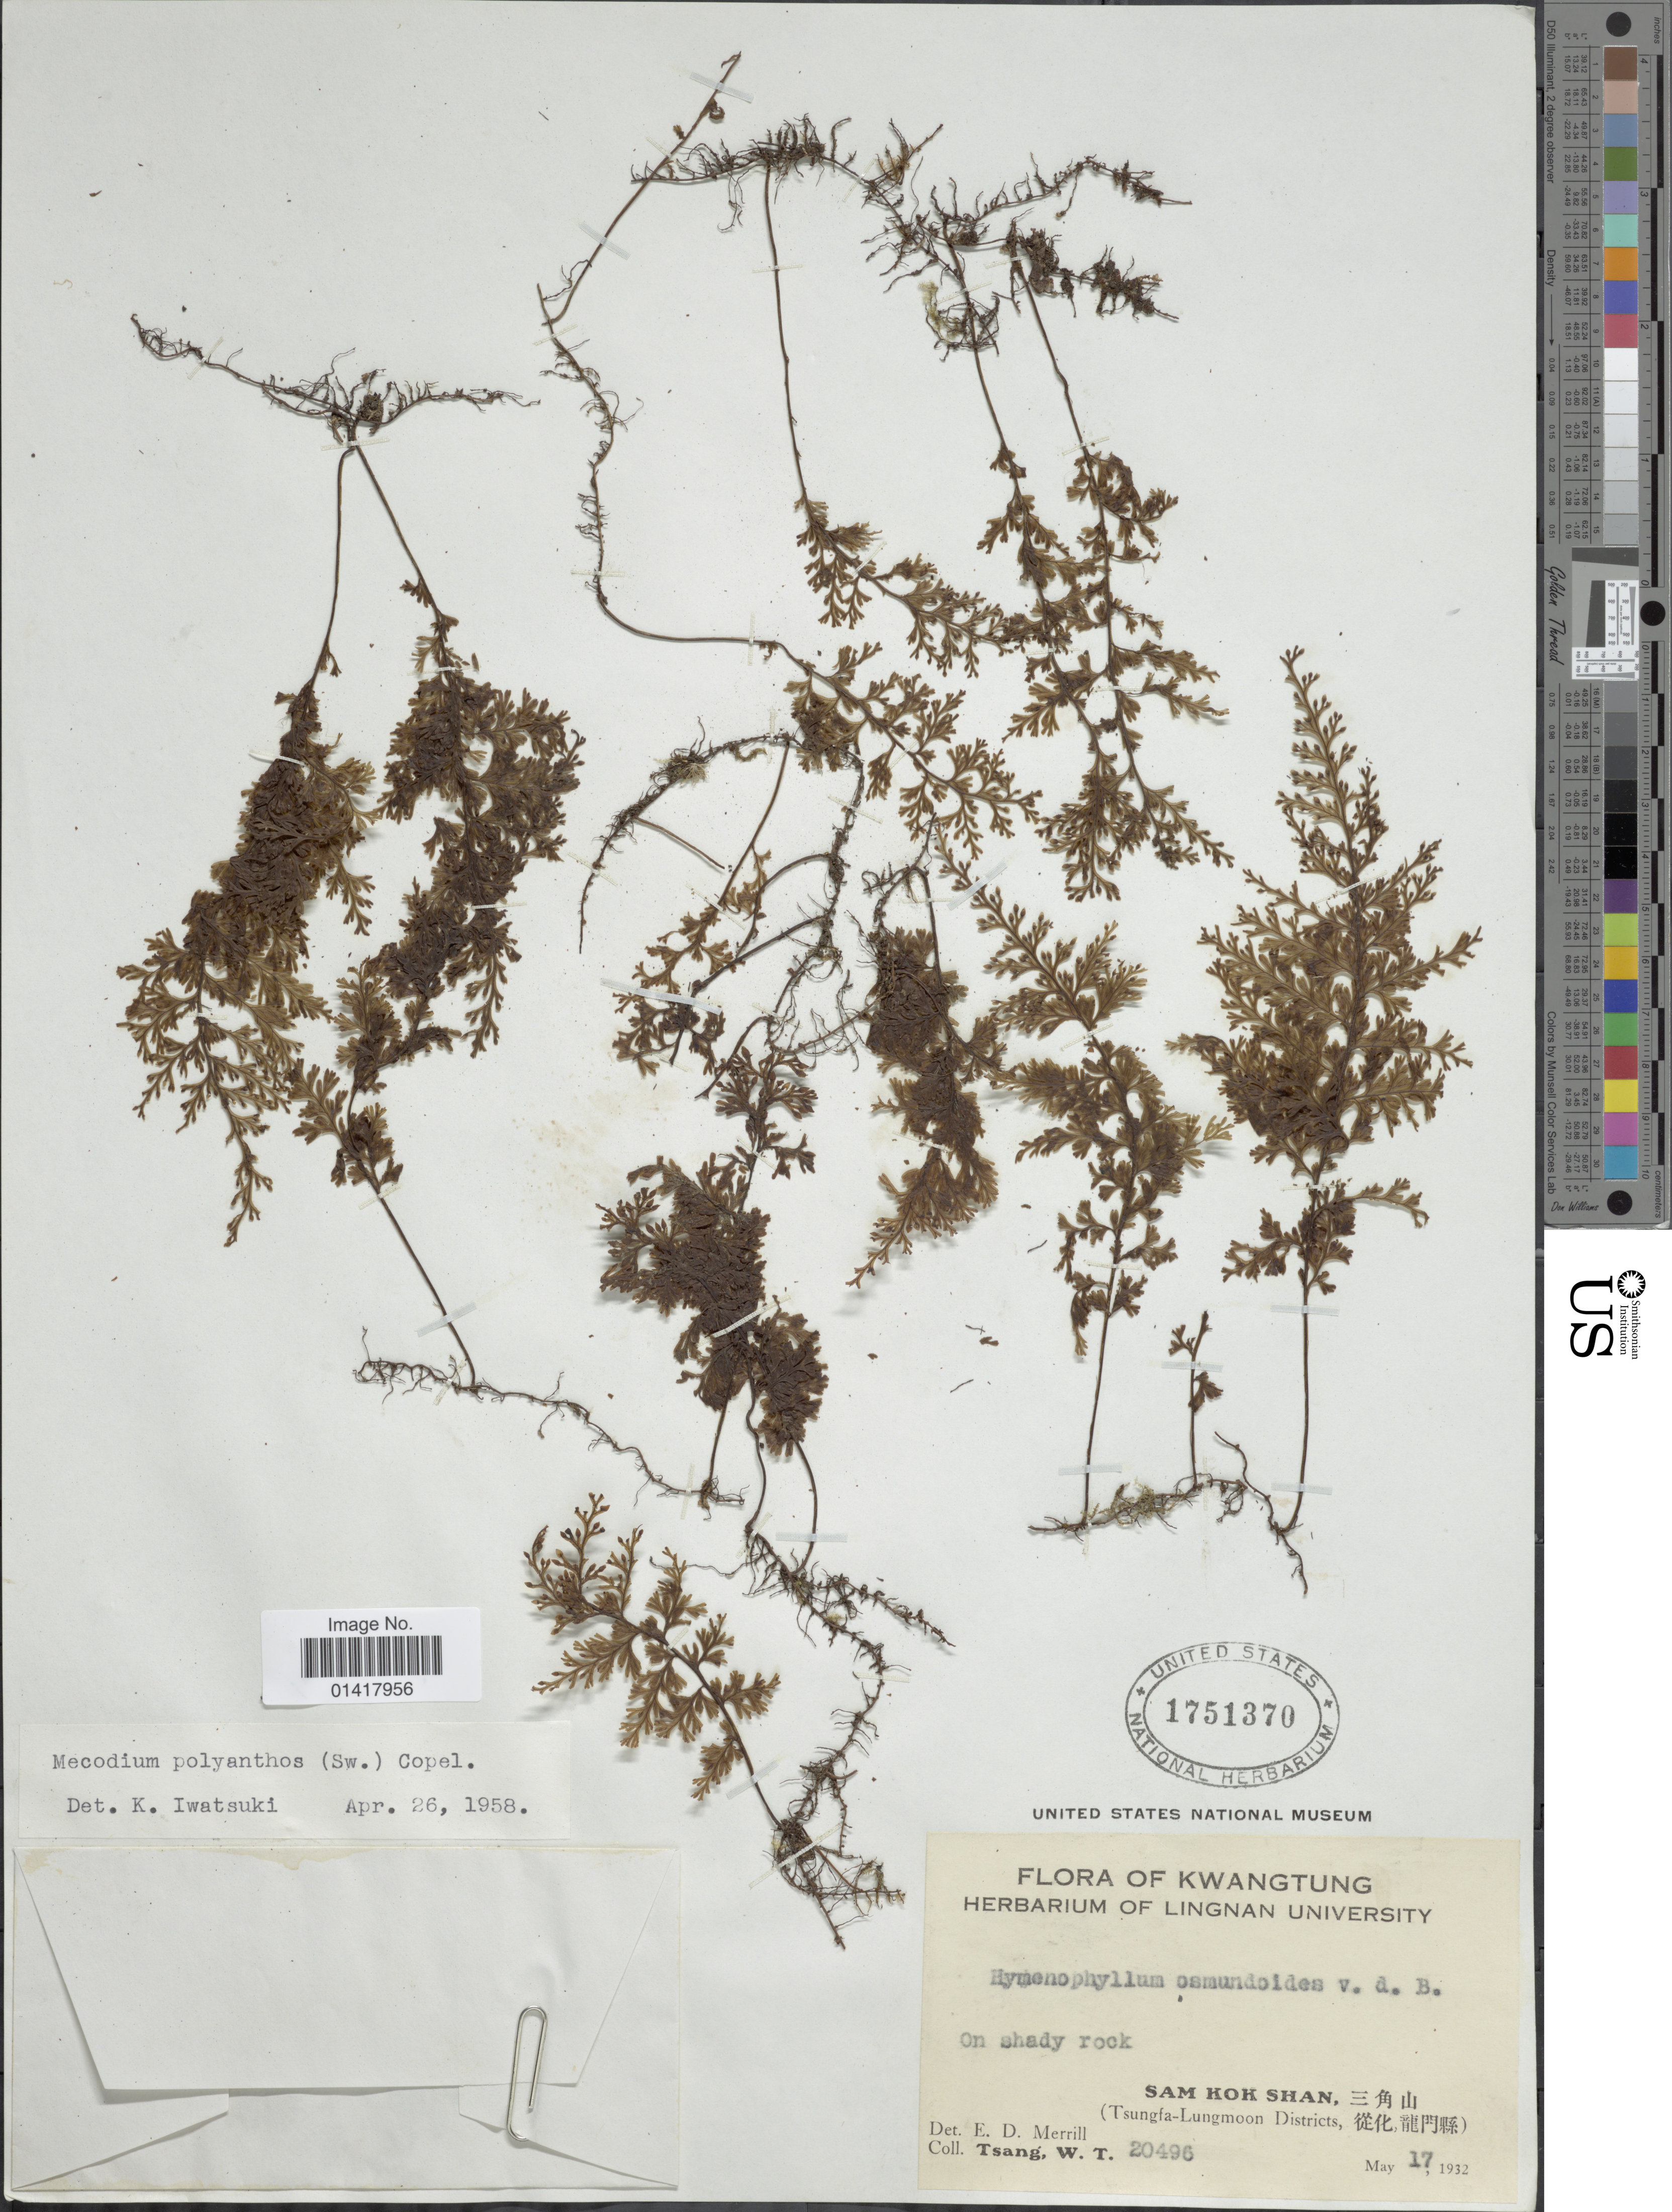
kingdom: Plantae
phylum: Tracheophyta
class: Polypodiopsida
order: Hymenophyllales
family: Hymenophyllaceae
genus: Hymenophyllum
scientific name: Hymenophyllum polyanthos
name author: (Sw.) Sw.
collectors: W. T. Tsang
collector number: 20496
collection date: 1932-05-17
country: China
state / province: Guangdong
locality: Kwangtung. Sam Kok Shan. (Tsungfa-Lungmoon District)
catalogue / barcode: US 1751370